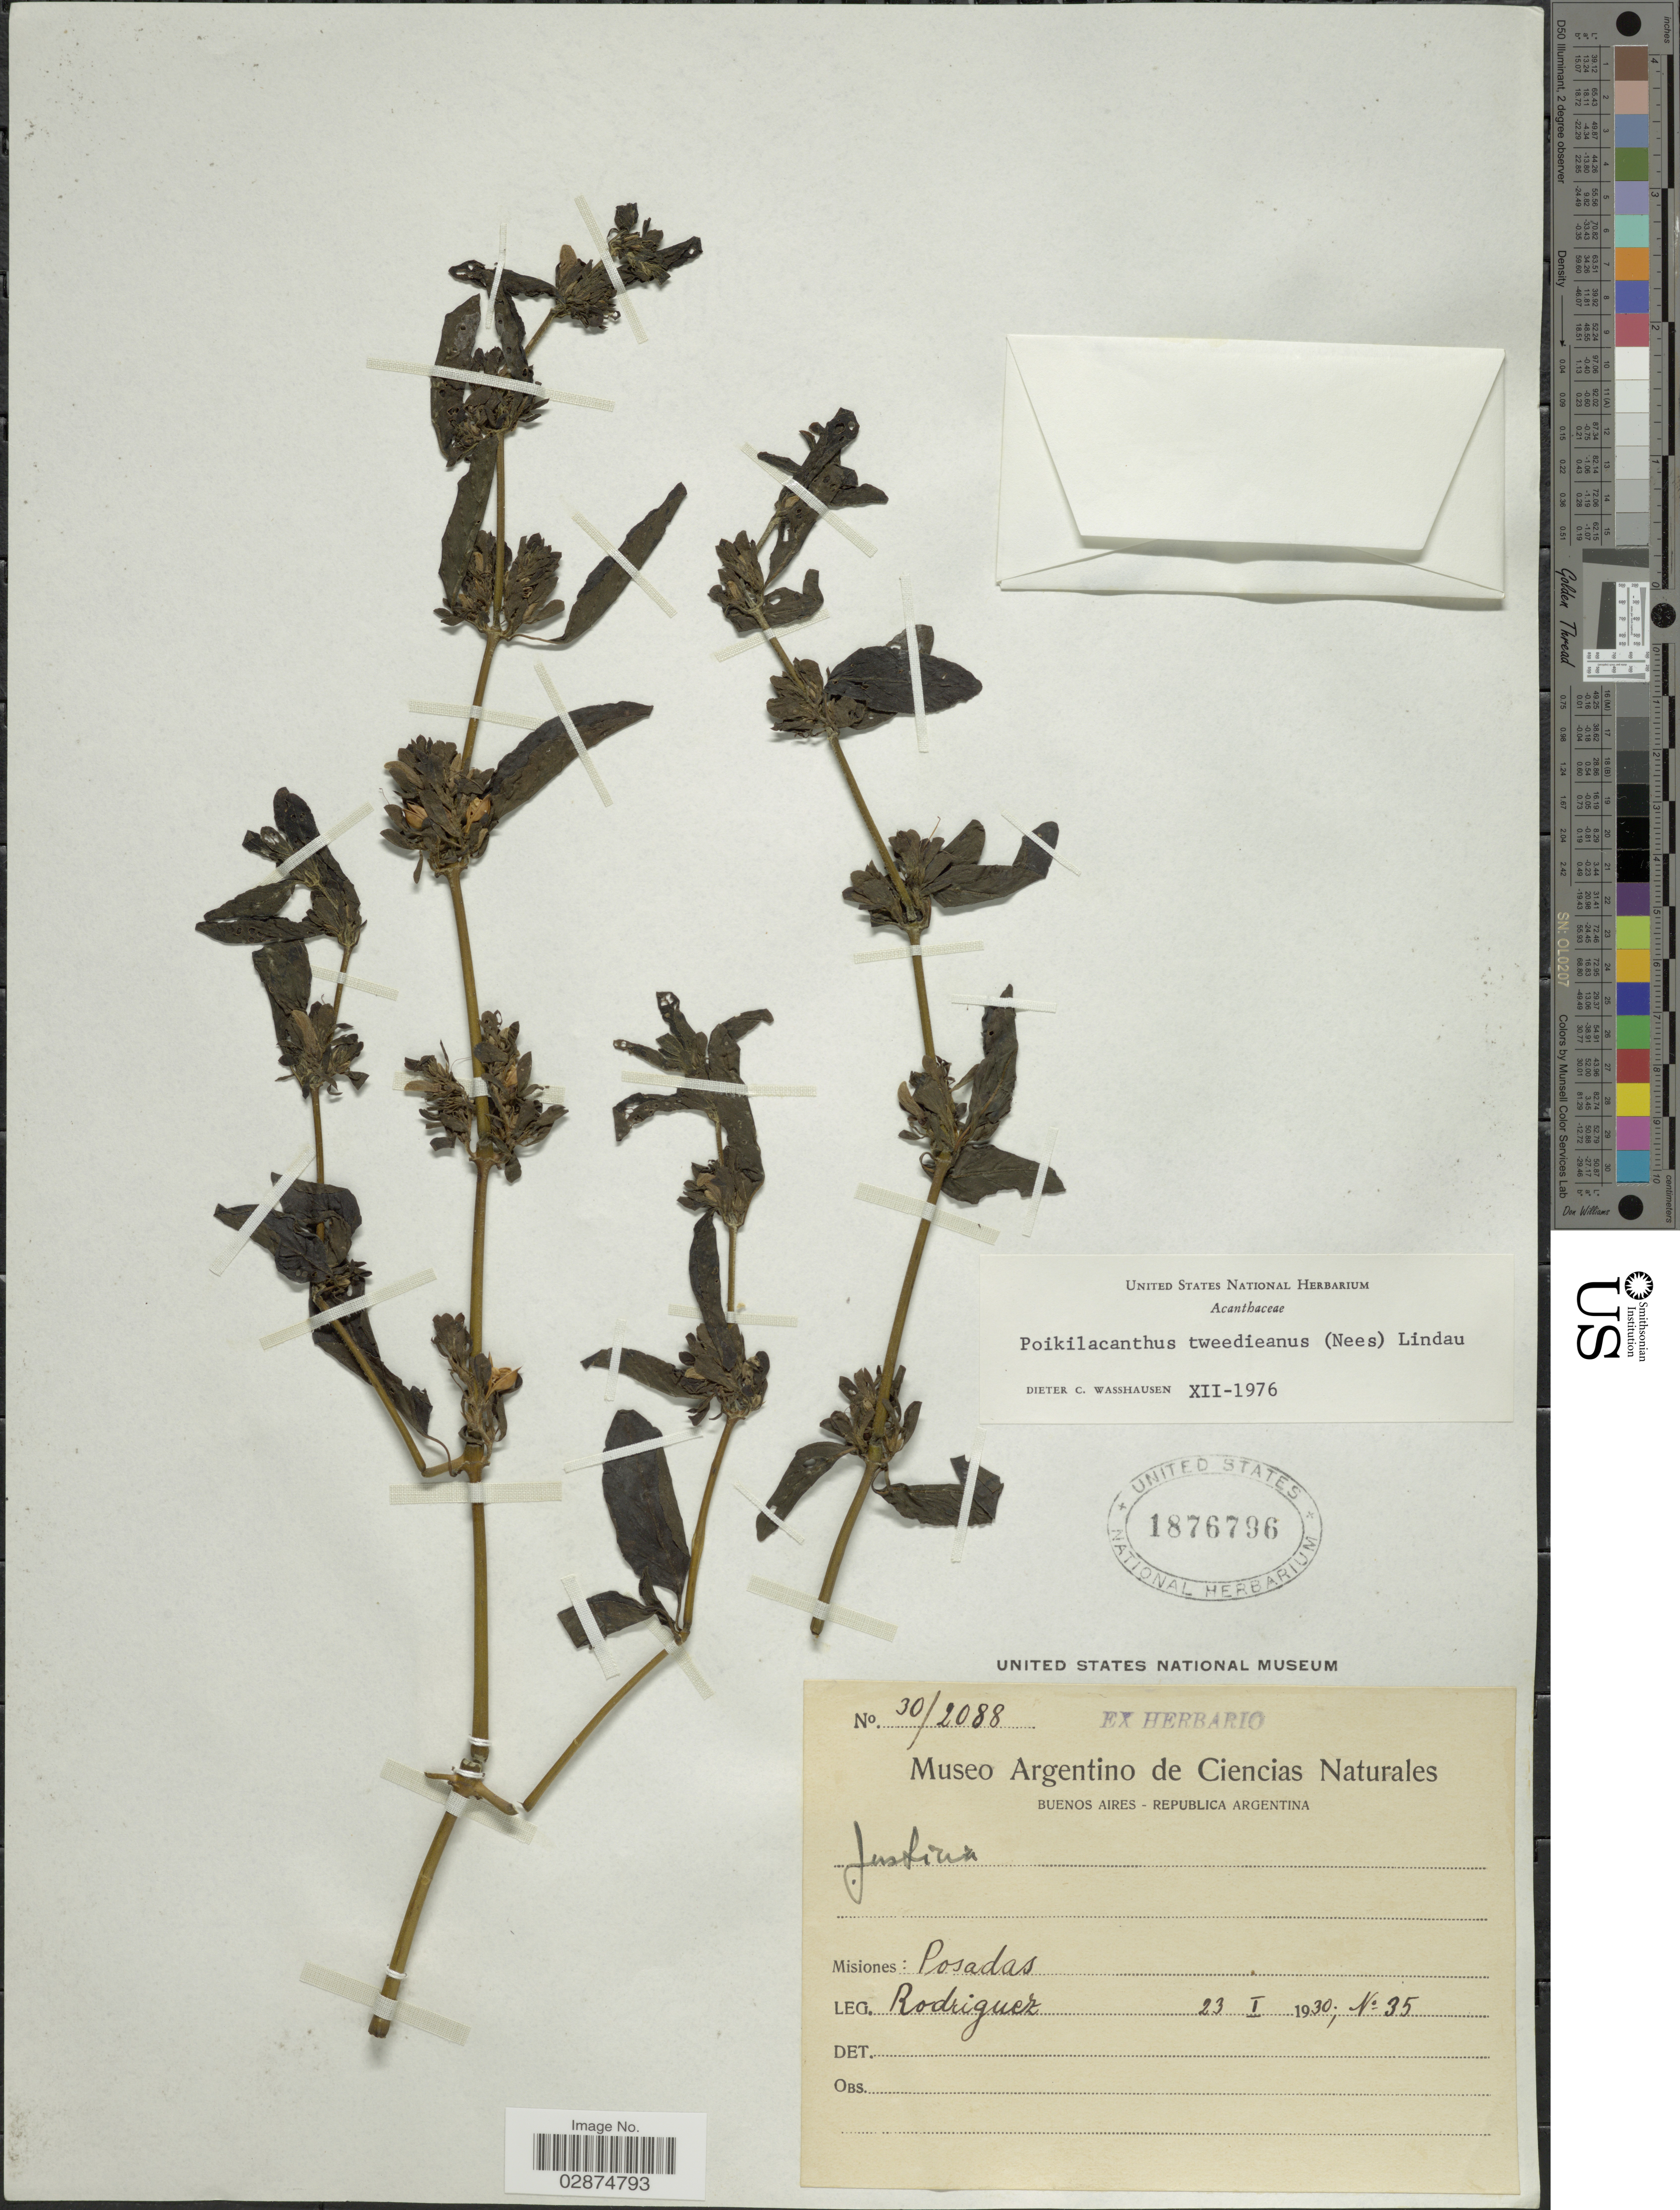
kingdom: Plantae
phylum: Tracheophyta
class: Magnoliopsida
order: Lamiales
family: Acanthaceae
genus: Poikilacanthus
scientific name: Poikilacanthus glandulosus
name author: (Nees) Ariza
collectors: Rodriguez, --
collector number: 35?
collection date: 1930-01-23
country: Argentina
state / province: Misiones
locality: Posadas.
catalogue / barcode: US 1876796